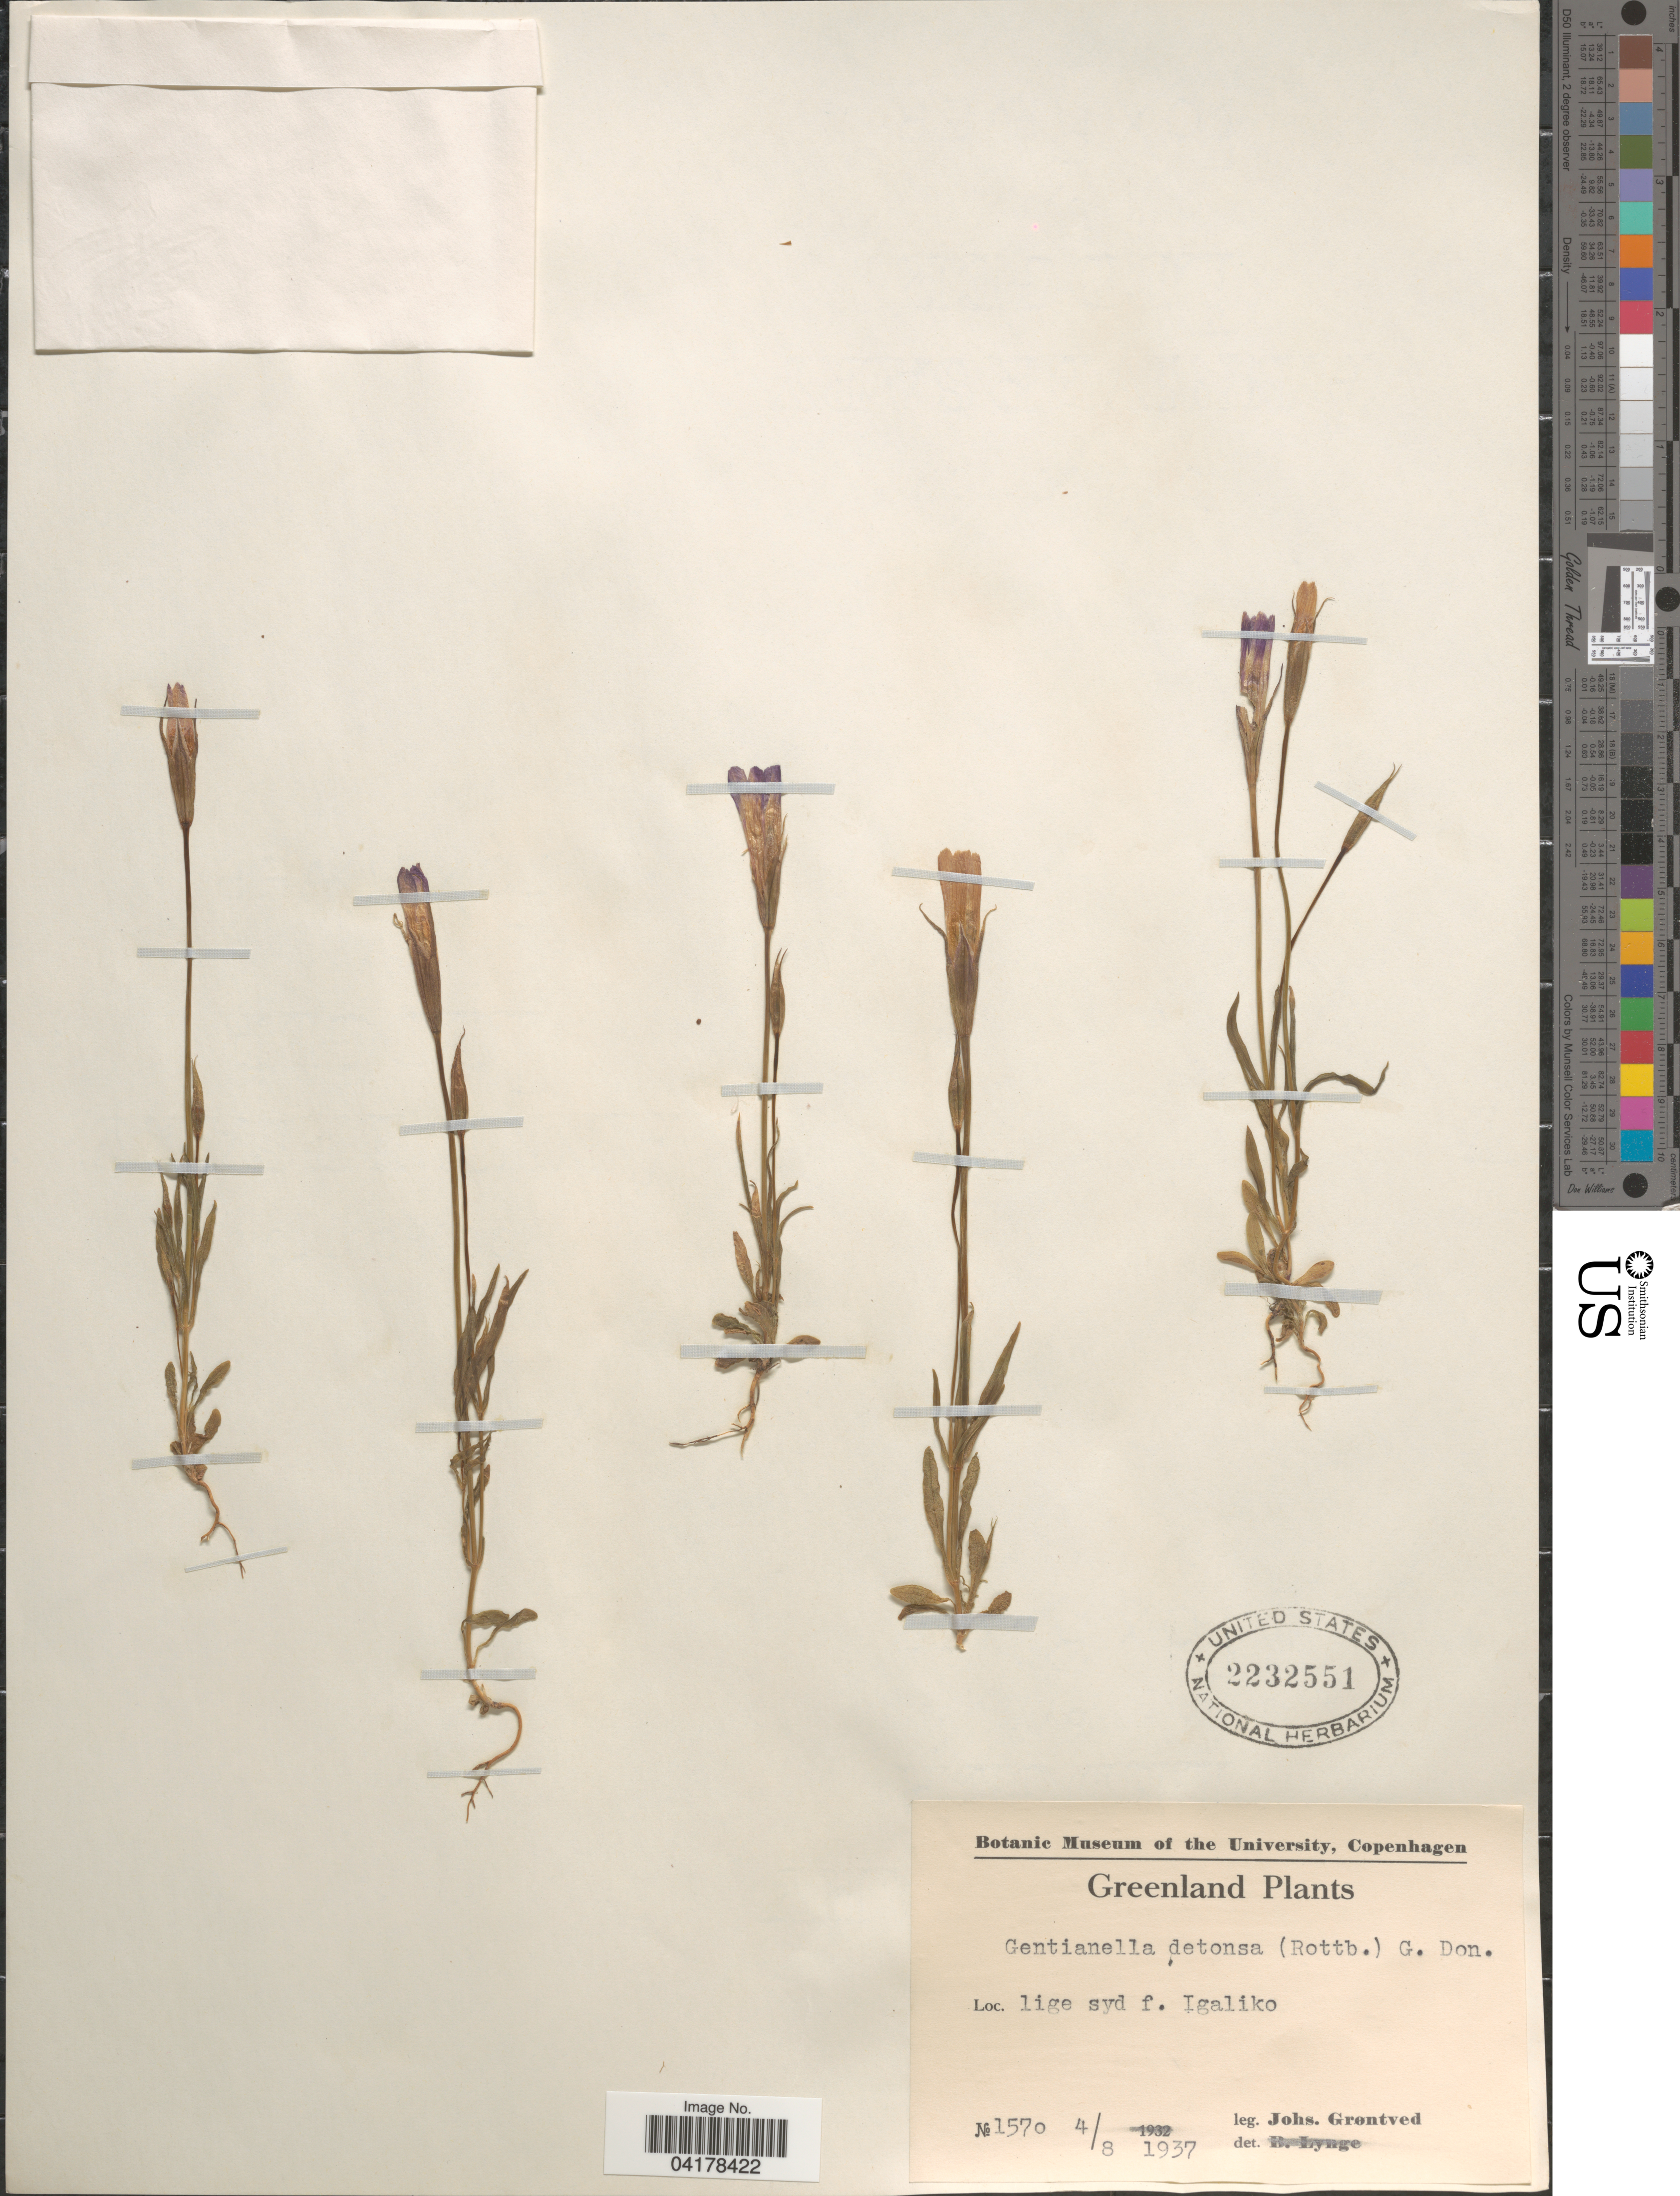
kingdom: Plantae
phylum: Tracheophyta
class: Magnoliopsida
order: Gentianales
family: Gentianaceae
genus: Gentianella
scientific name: Gentianella detonsa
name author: (Rottb.) G. Don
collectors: J. Grontved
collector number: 1570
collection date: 1937-08-04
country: Greenland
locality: Lige syd f. Igaliko.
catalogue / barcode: US 2232551